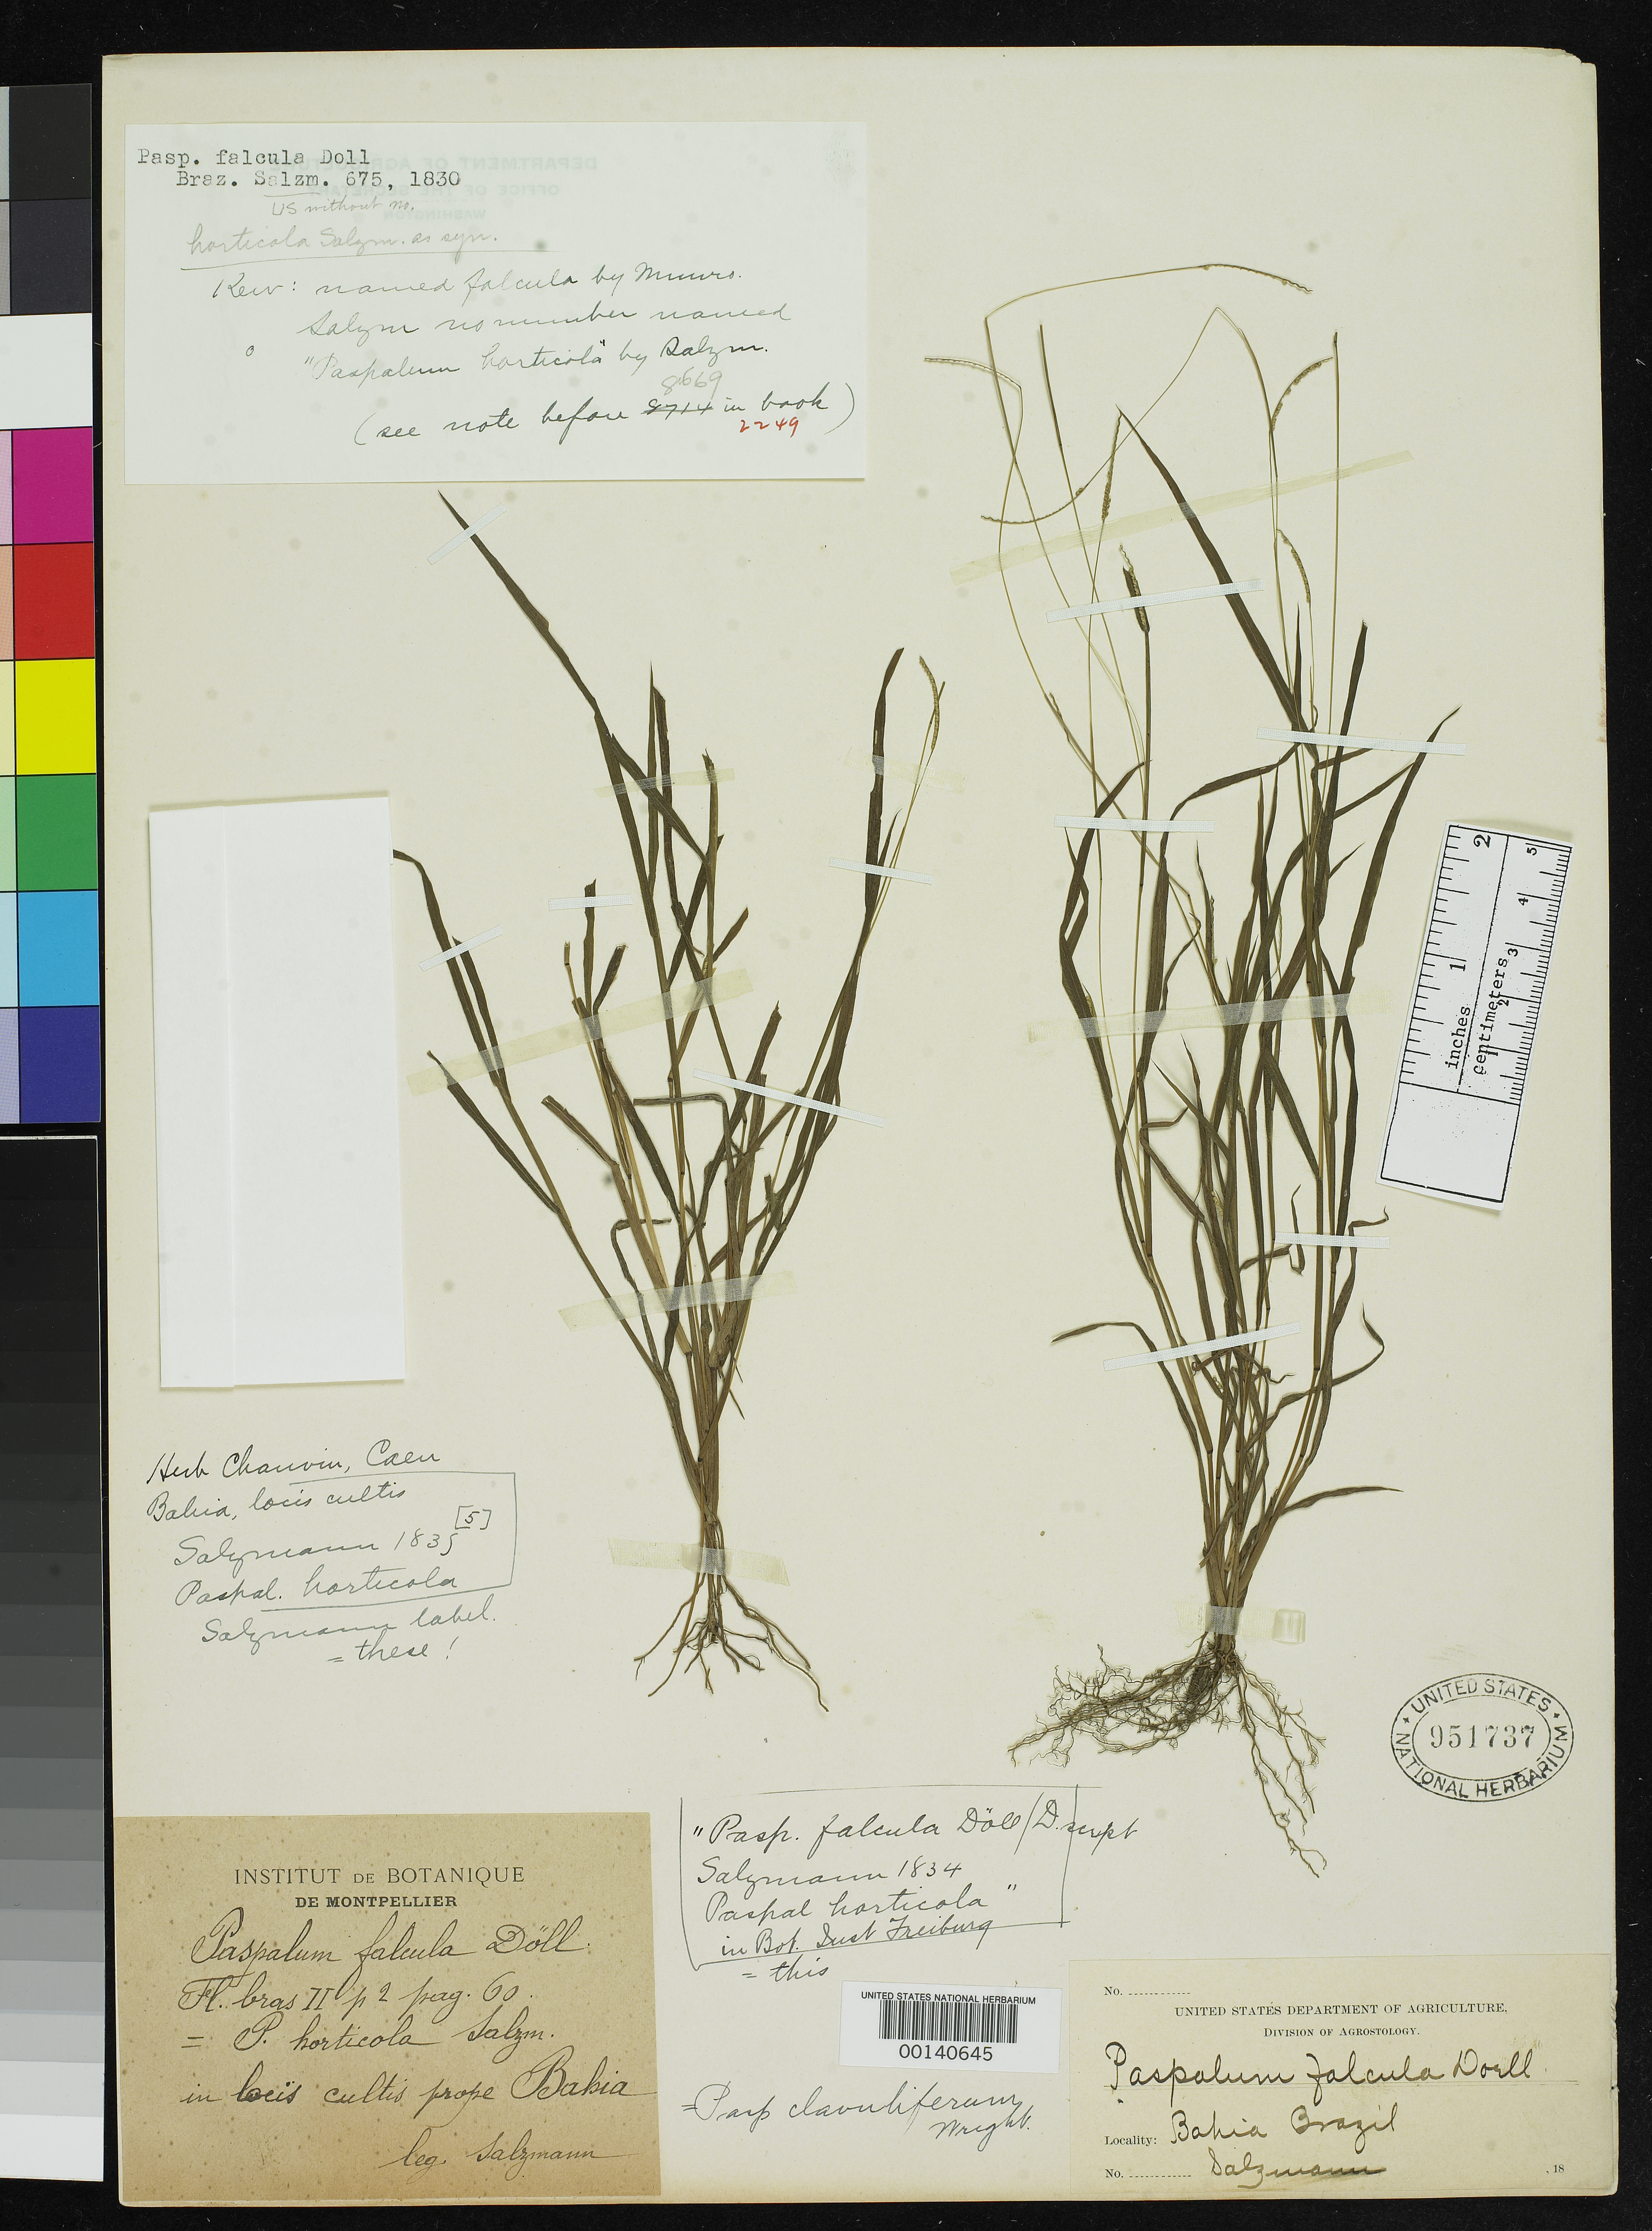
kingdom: Plantae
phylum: Tracheophyta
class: Liliopsida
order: Poales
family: Poaceae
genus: Paspalum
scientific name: Paspalum falcula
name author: Döll in Mart.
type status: Type Fragment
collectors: P. Salzmann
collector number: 675, 1830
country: Brazil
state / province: Bahia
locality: North of Esplanda city on road to Jaquera.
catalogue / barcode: US 951737